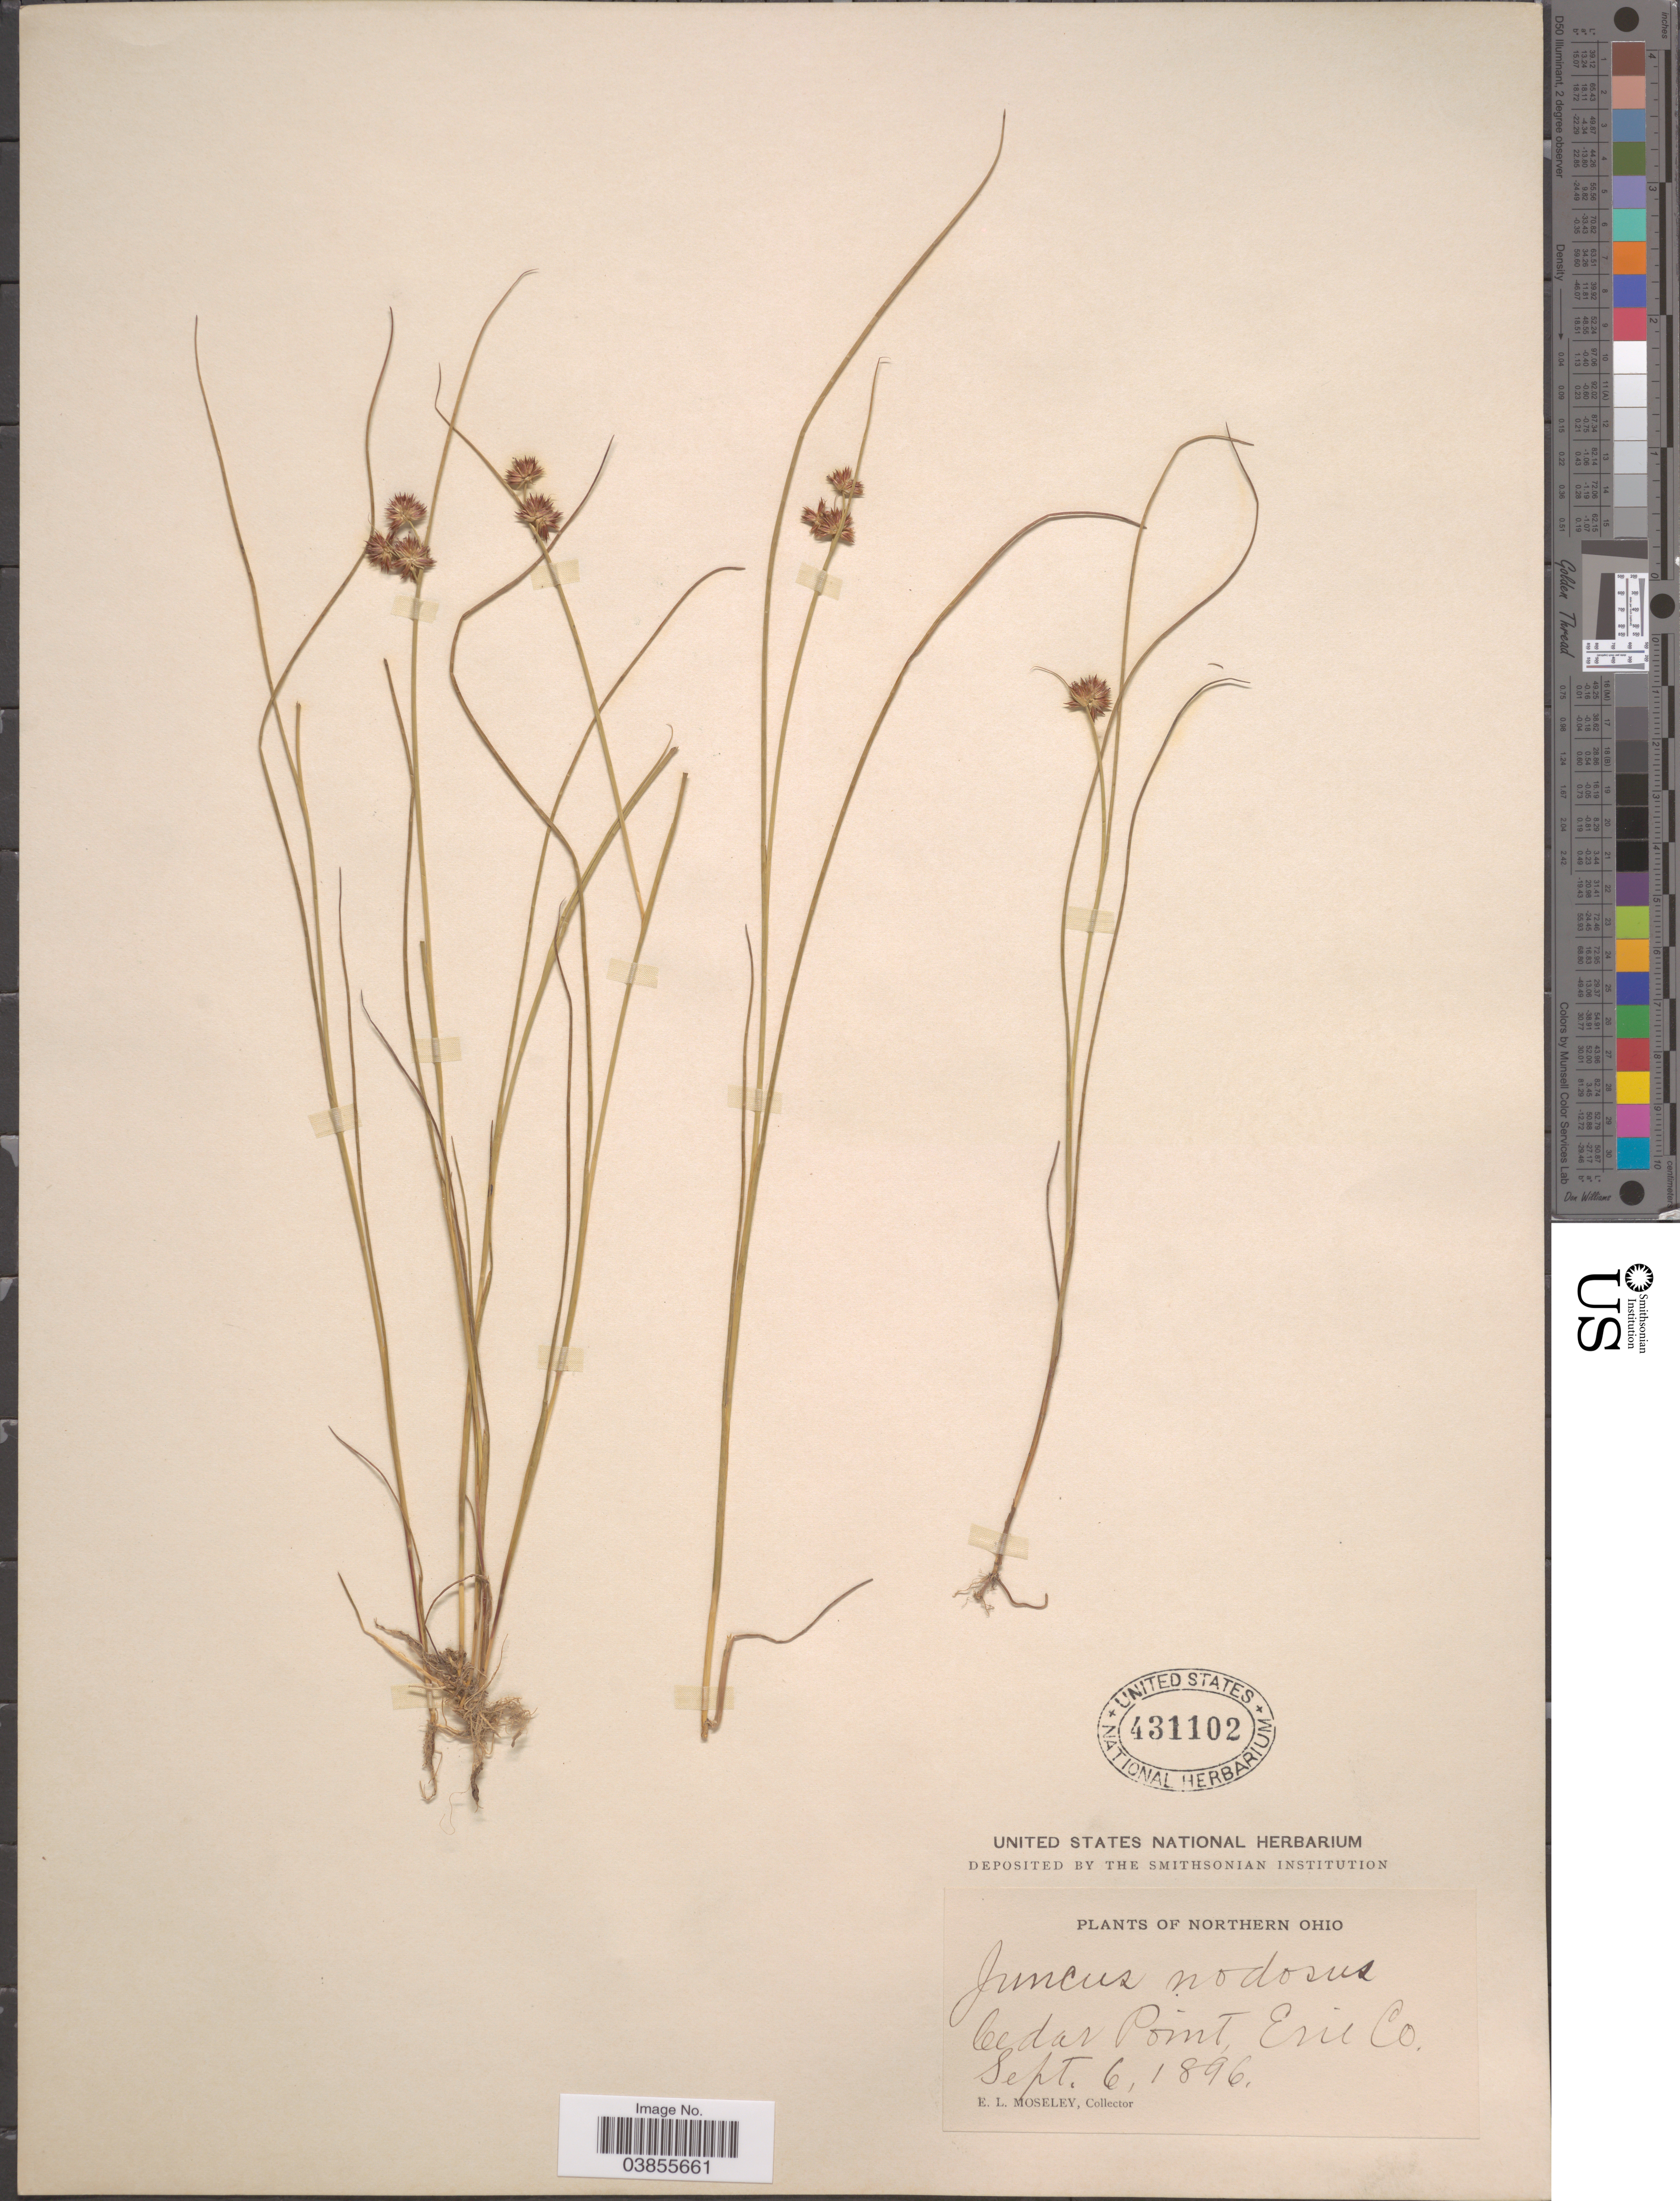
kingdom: Plantae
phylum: Tracheophyta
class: Liliopsida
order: Poales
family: Juncaceae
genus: Juncus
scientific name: Juncus nodosus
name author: L.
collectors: E. Moseley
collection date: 1896-09-06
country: United States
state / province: Ohio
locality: Northern Ohio. Cedar Point, Erie Co.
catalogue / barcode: US 431102